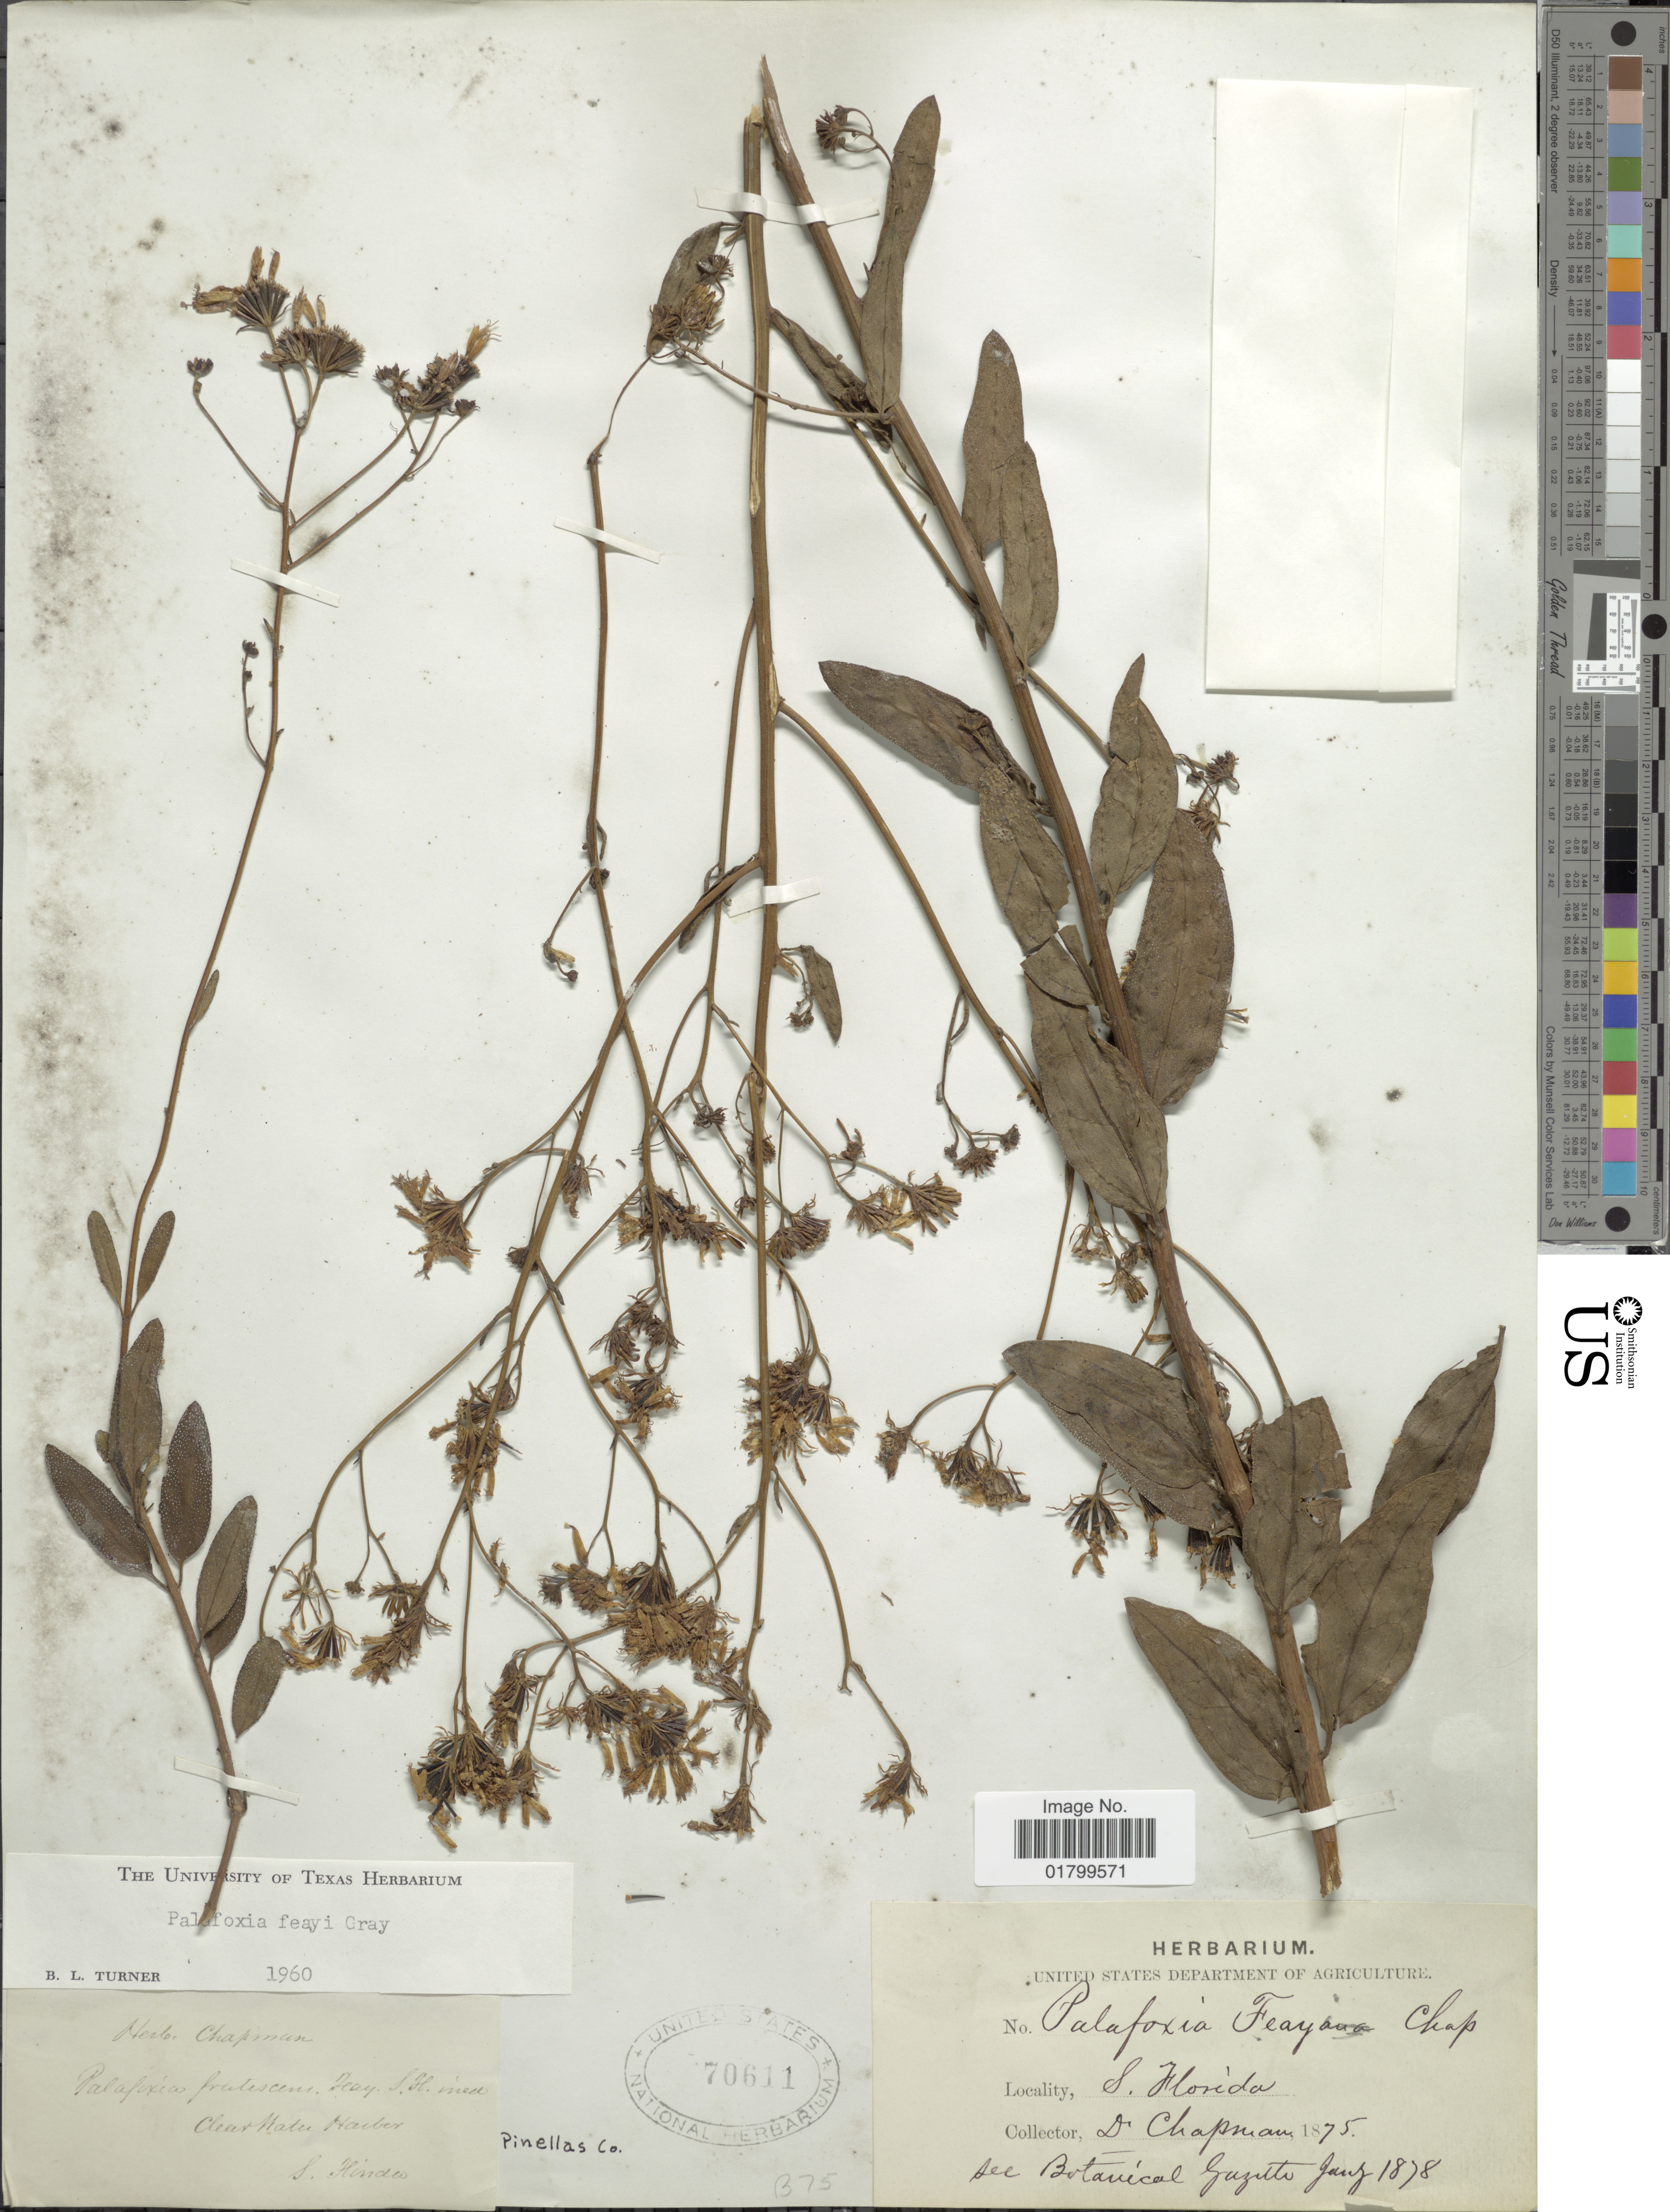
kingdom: Plantae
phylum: Tracheophyta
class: Magnoliopsida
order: Asterales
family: Asteraceae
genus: Palafoxia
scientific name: Palafoxia feayi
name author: A. Gray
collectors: A. Chapman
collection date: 1875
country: United States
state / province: Florida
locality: S. Florida, Clearwater Harbor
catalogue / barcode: US 70611